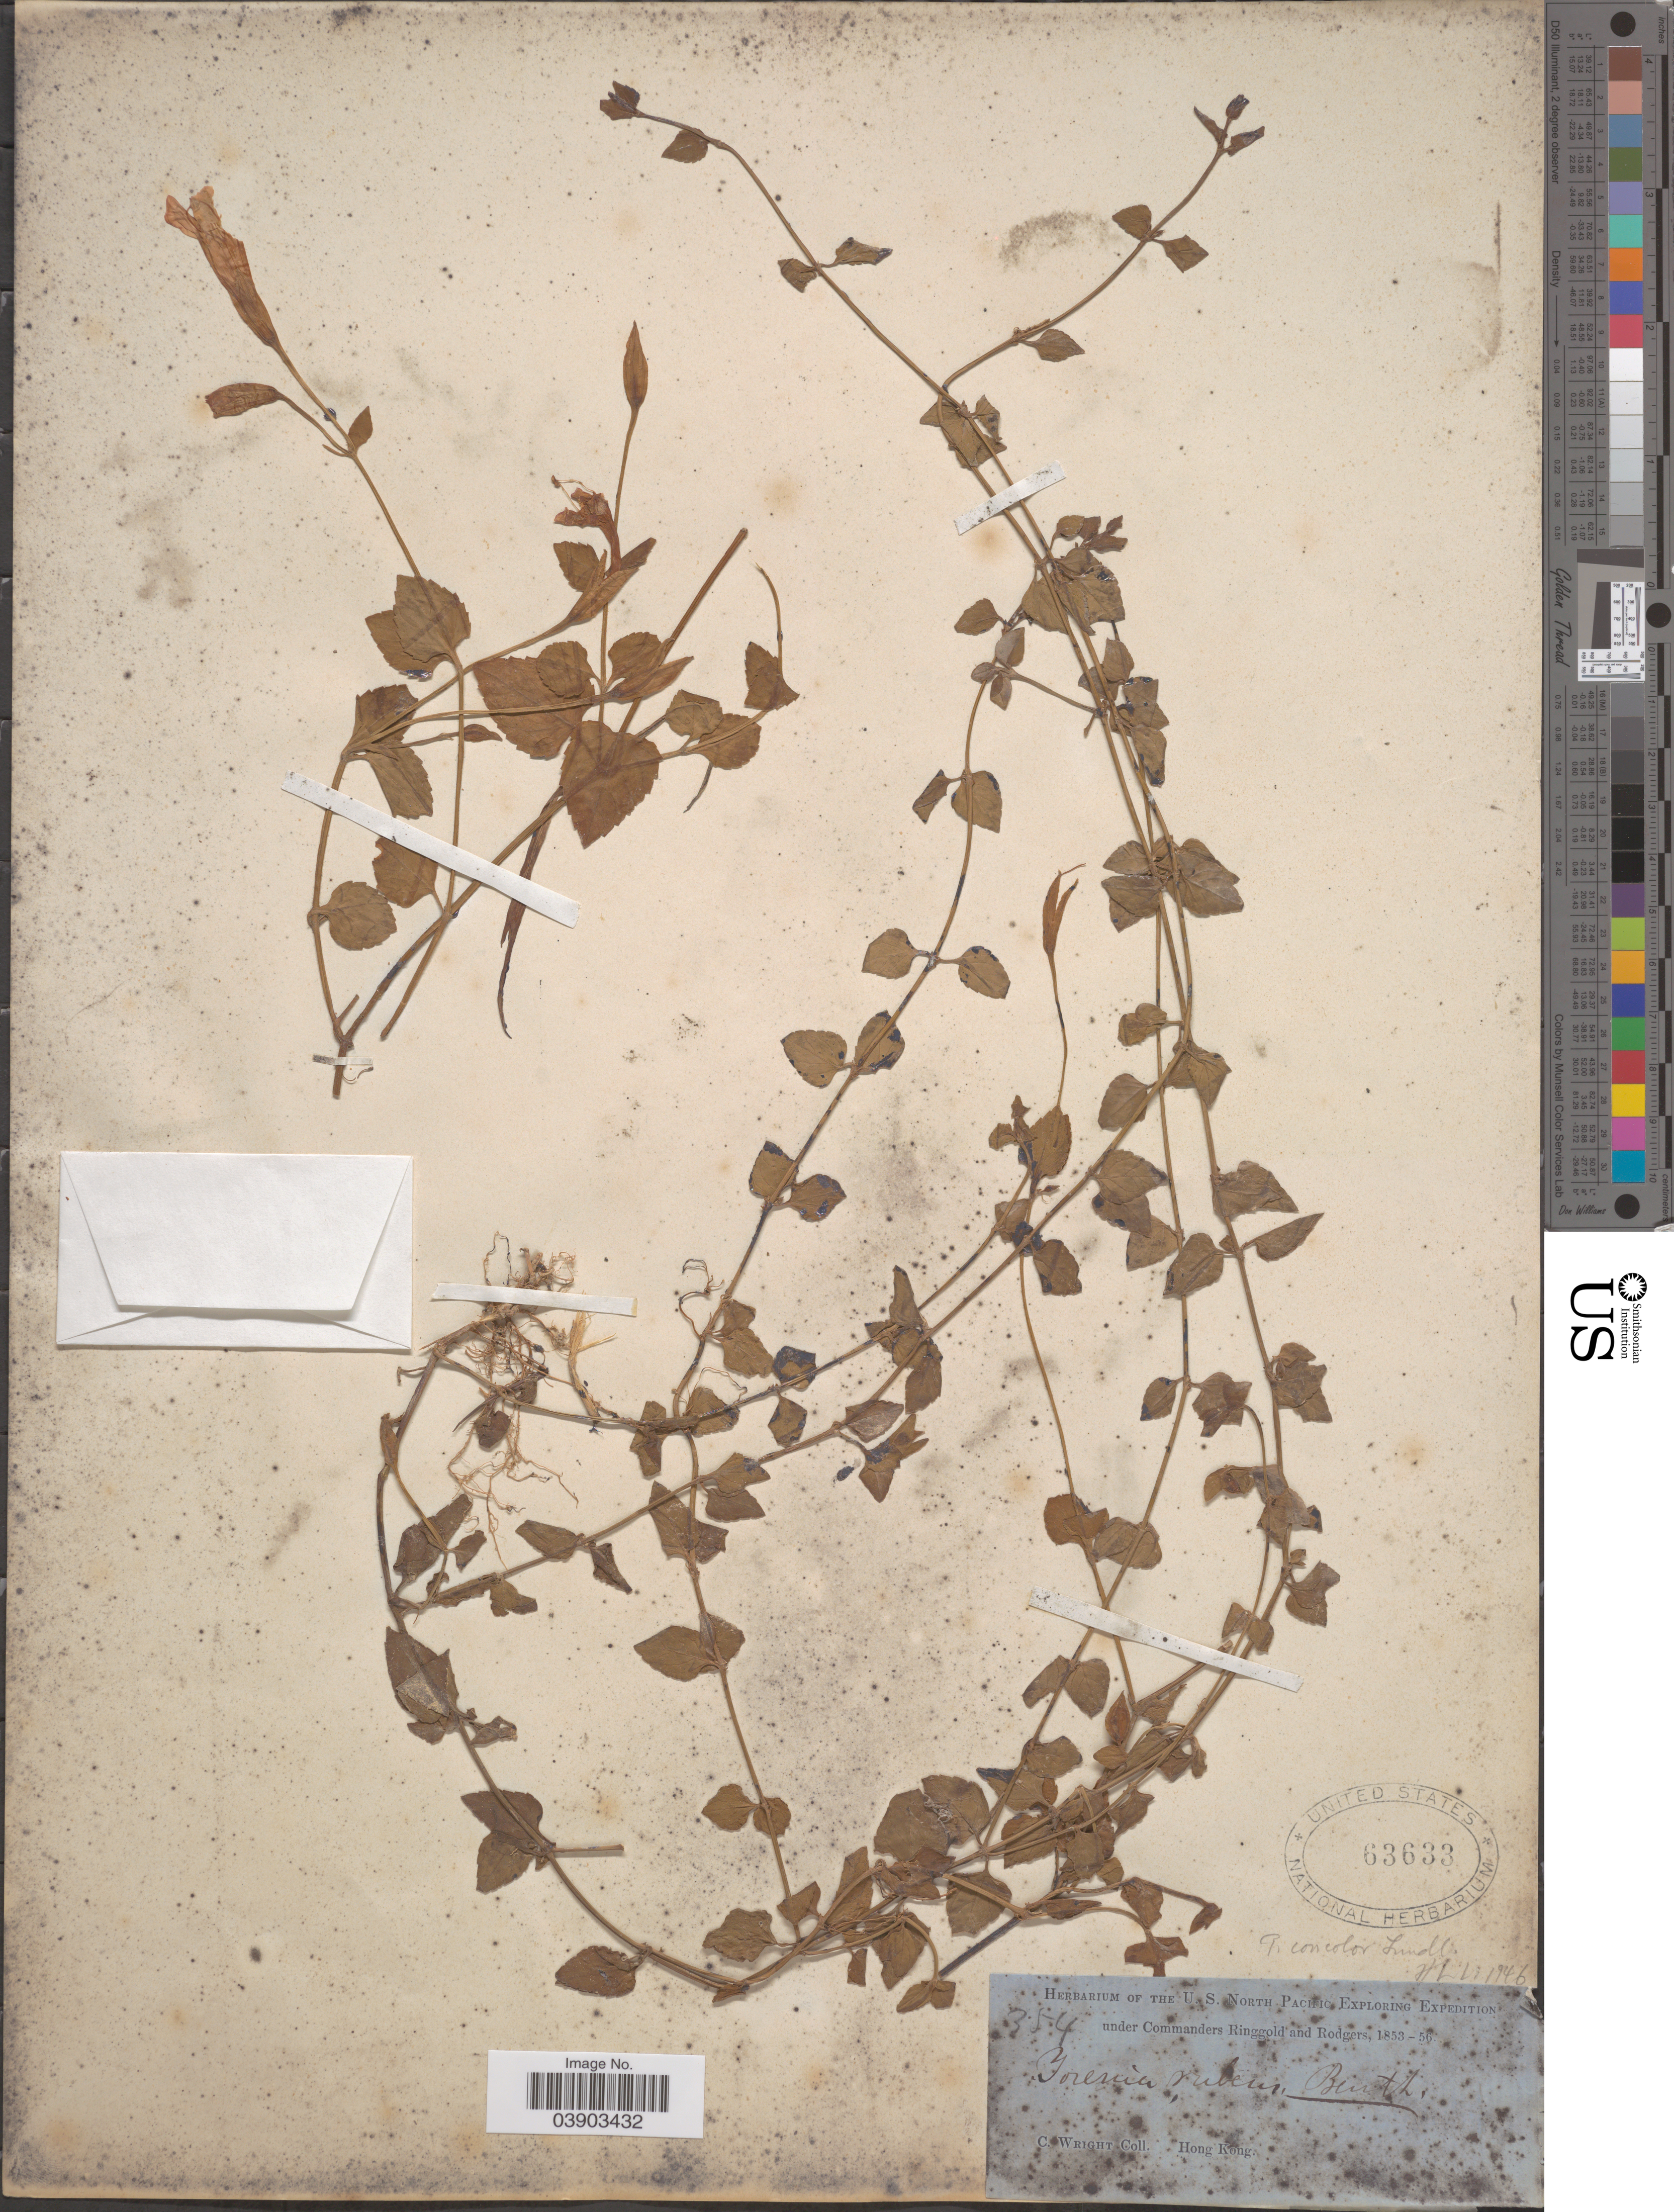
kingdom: Plantae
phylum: Tracheophyta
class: Magnoliopsida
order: Lamiales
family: Linderniaceae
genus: Torenia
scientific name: Torenia concolor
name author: Lindl.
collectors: C. Wright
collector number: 354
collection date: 1853/1856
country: China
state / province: Hong Kong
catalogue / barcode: US 63633